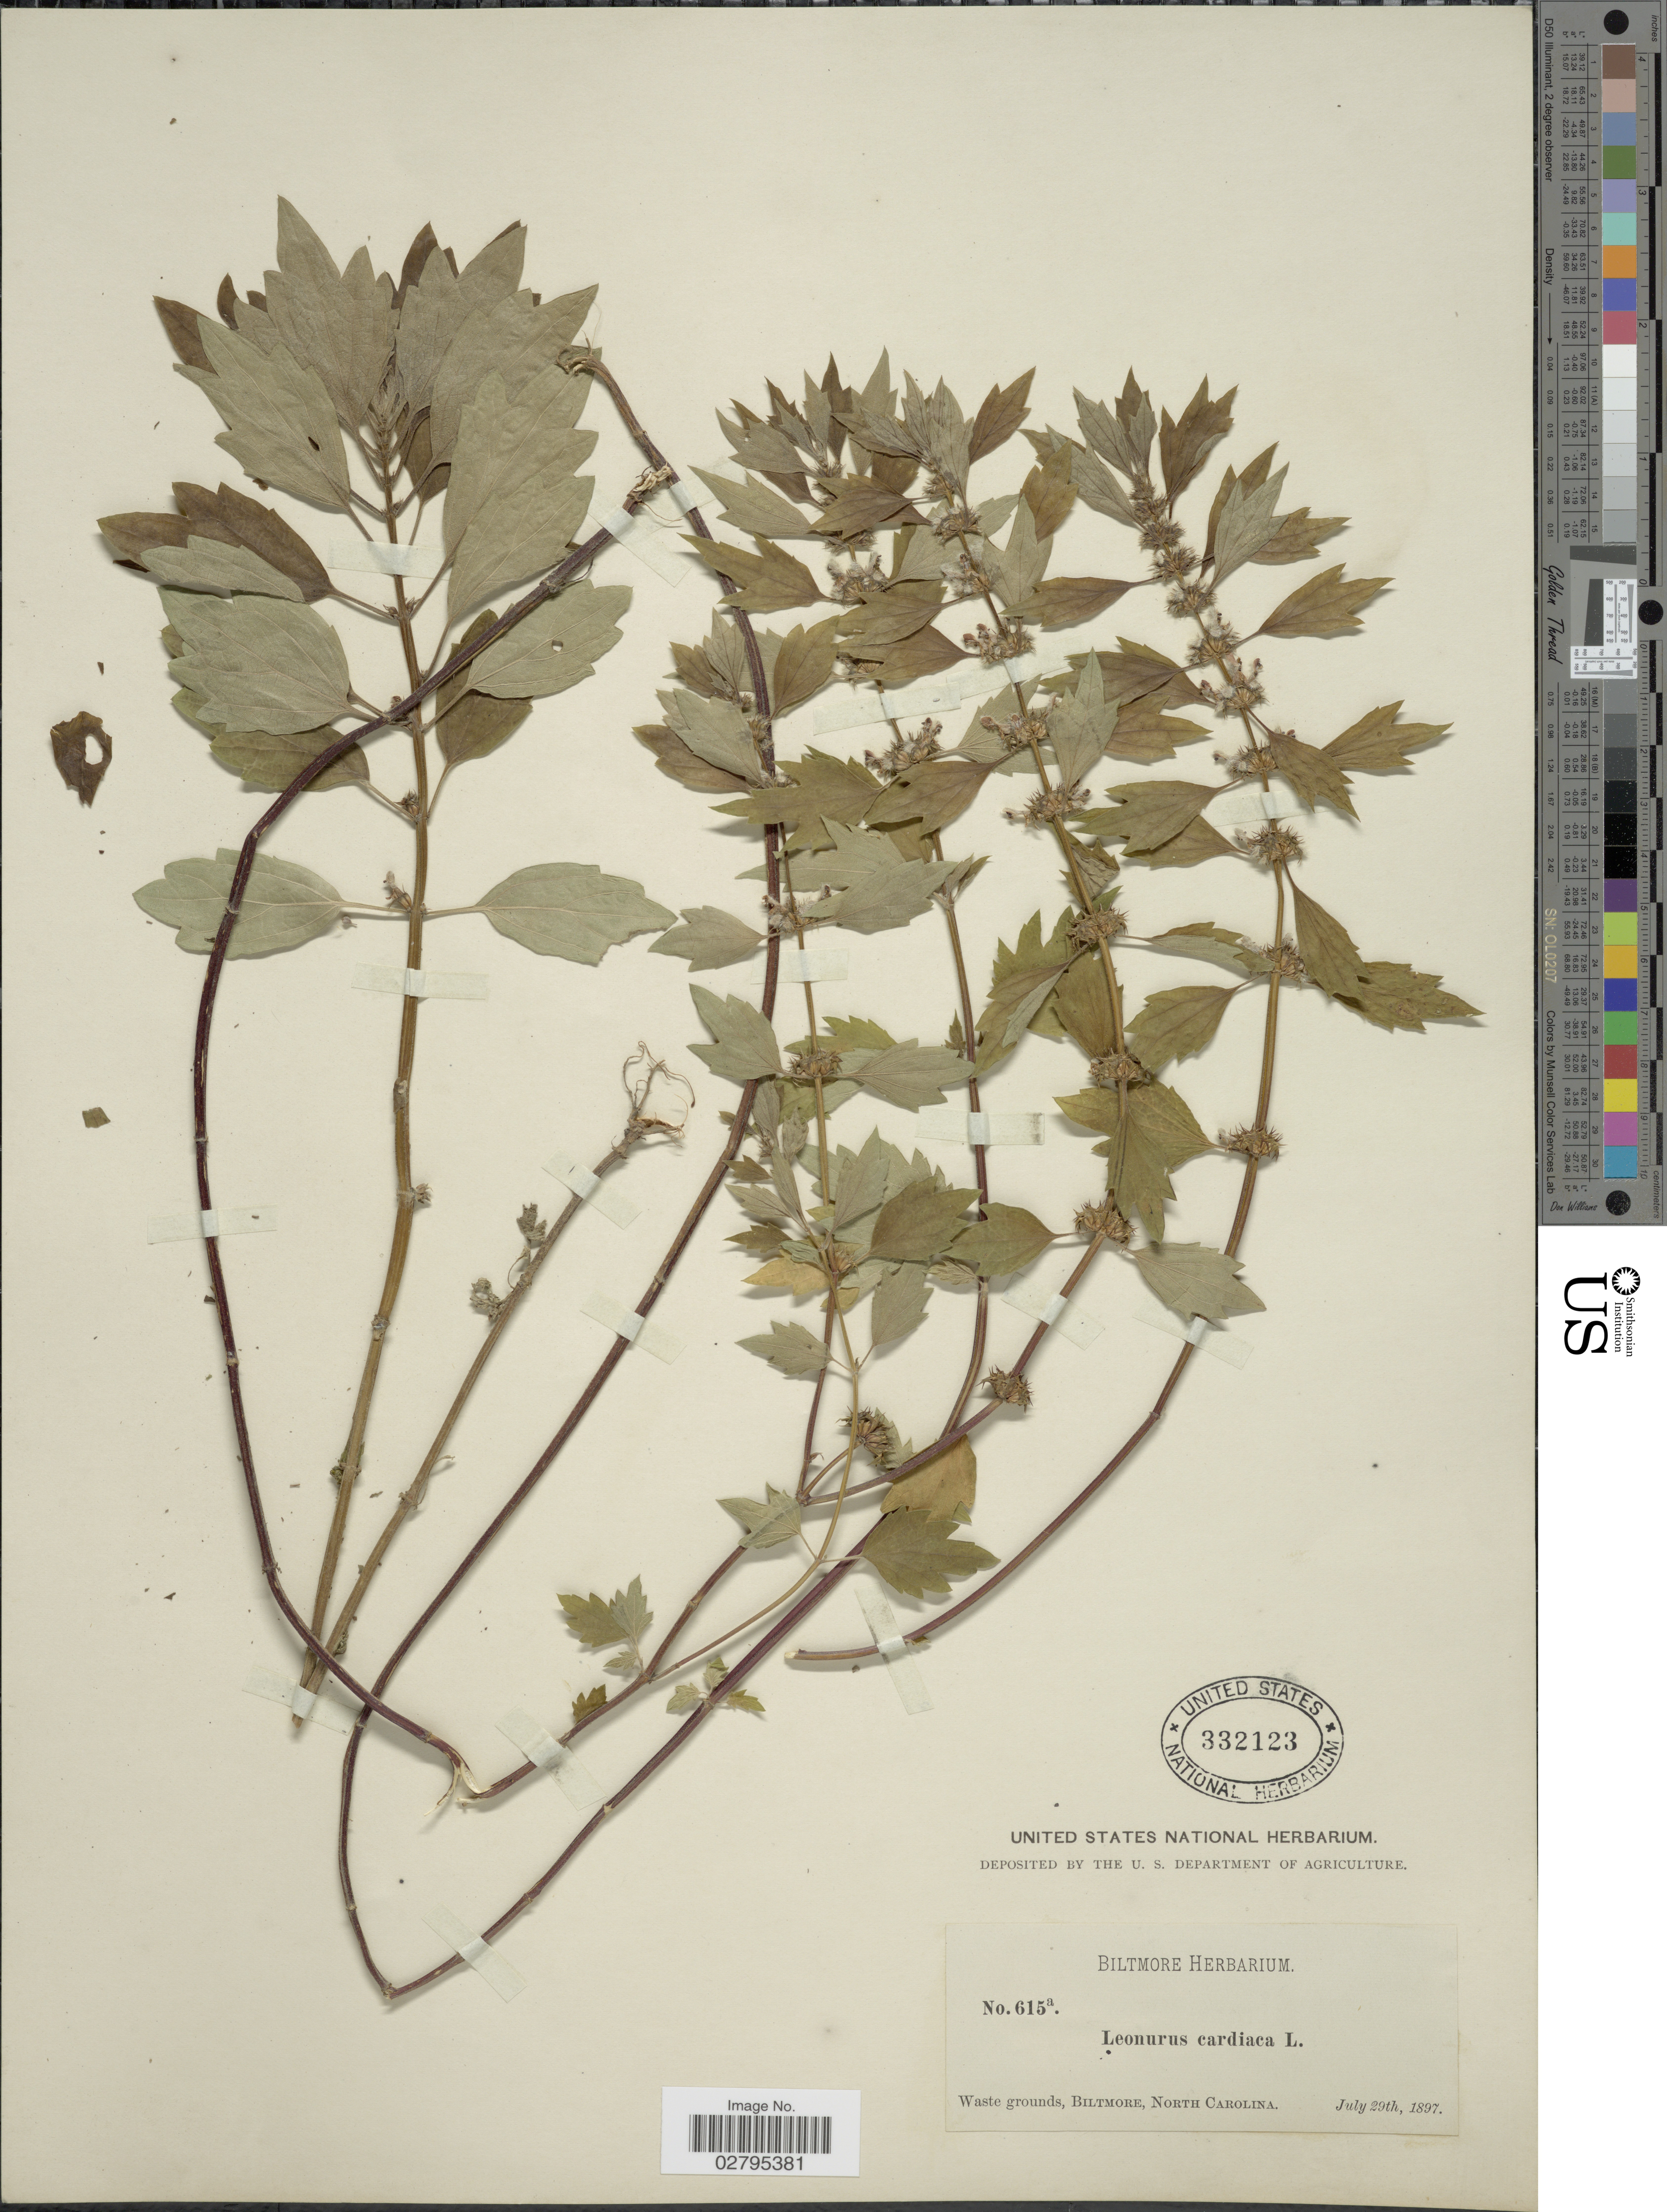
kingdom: Plantae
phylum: Tracheophyta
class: Magnoliopsida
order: Lamiales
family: Lamiaceae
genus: Leonurus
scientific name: Leonurus cardiaca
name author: L.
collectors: ex herb. Biltmore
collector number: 615a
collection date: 1897-07-29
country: United States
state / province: North Carolina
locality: Biltmore.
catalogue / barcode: US 332123